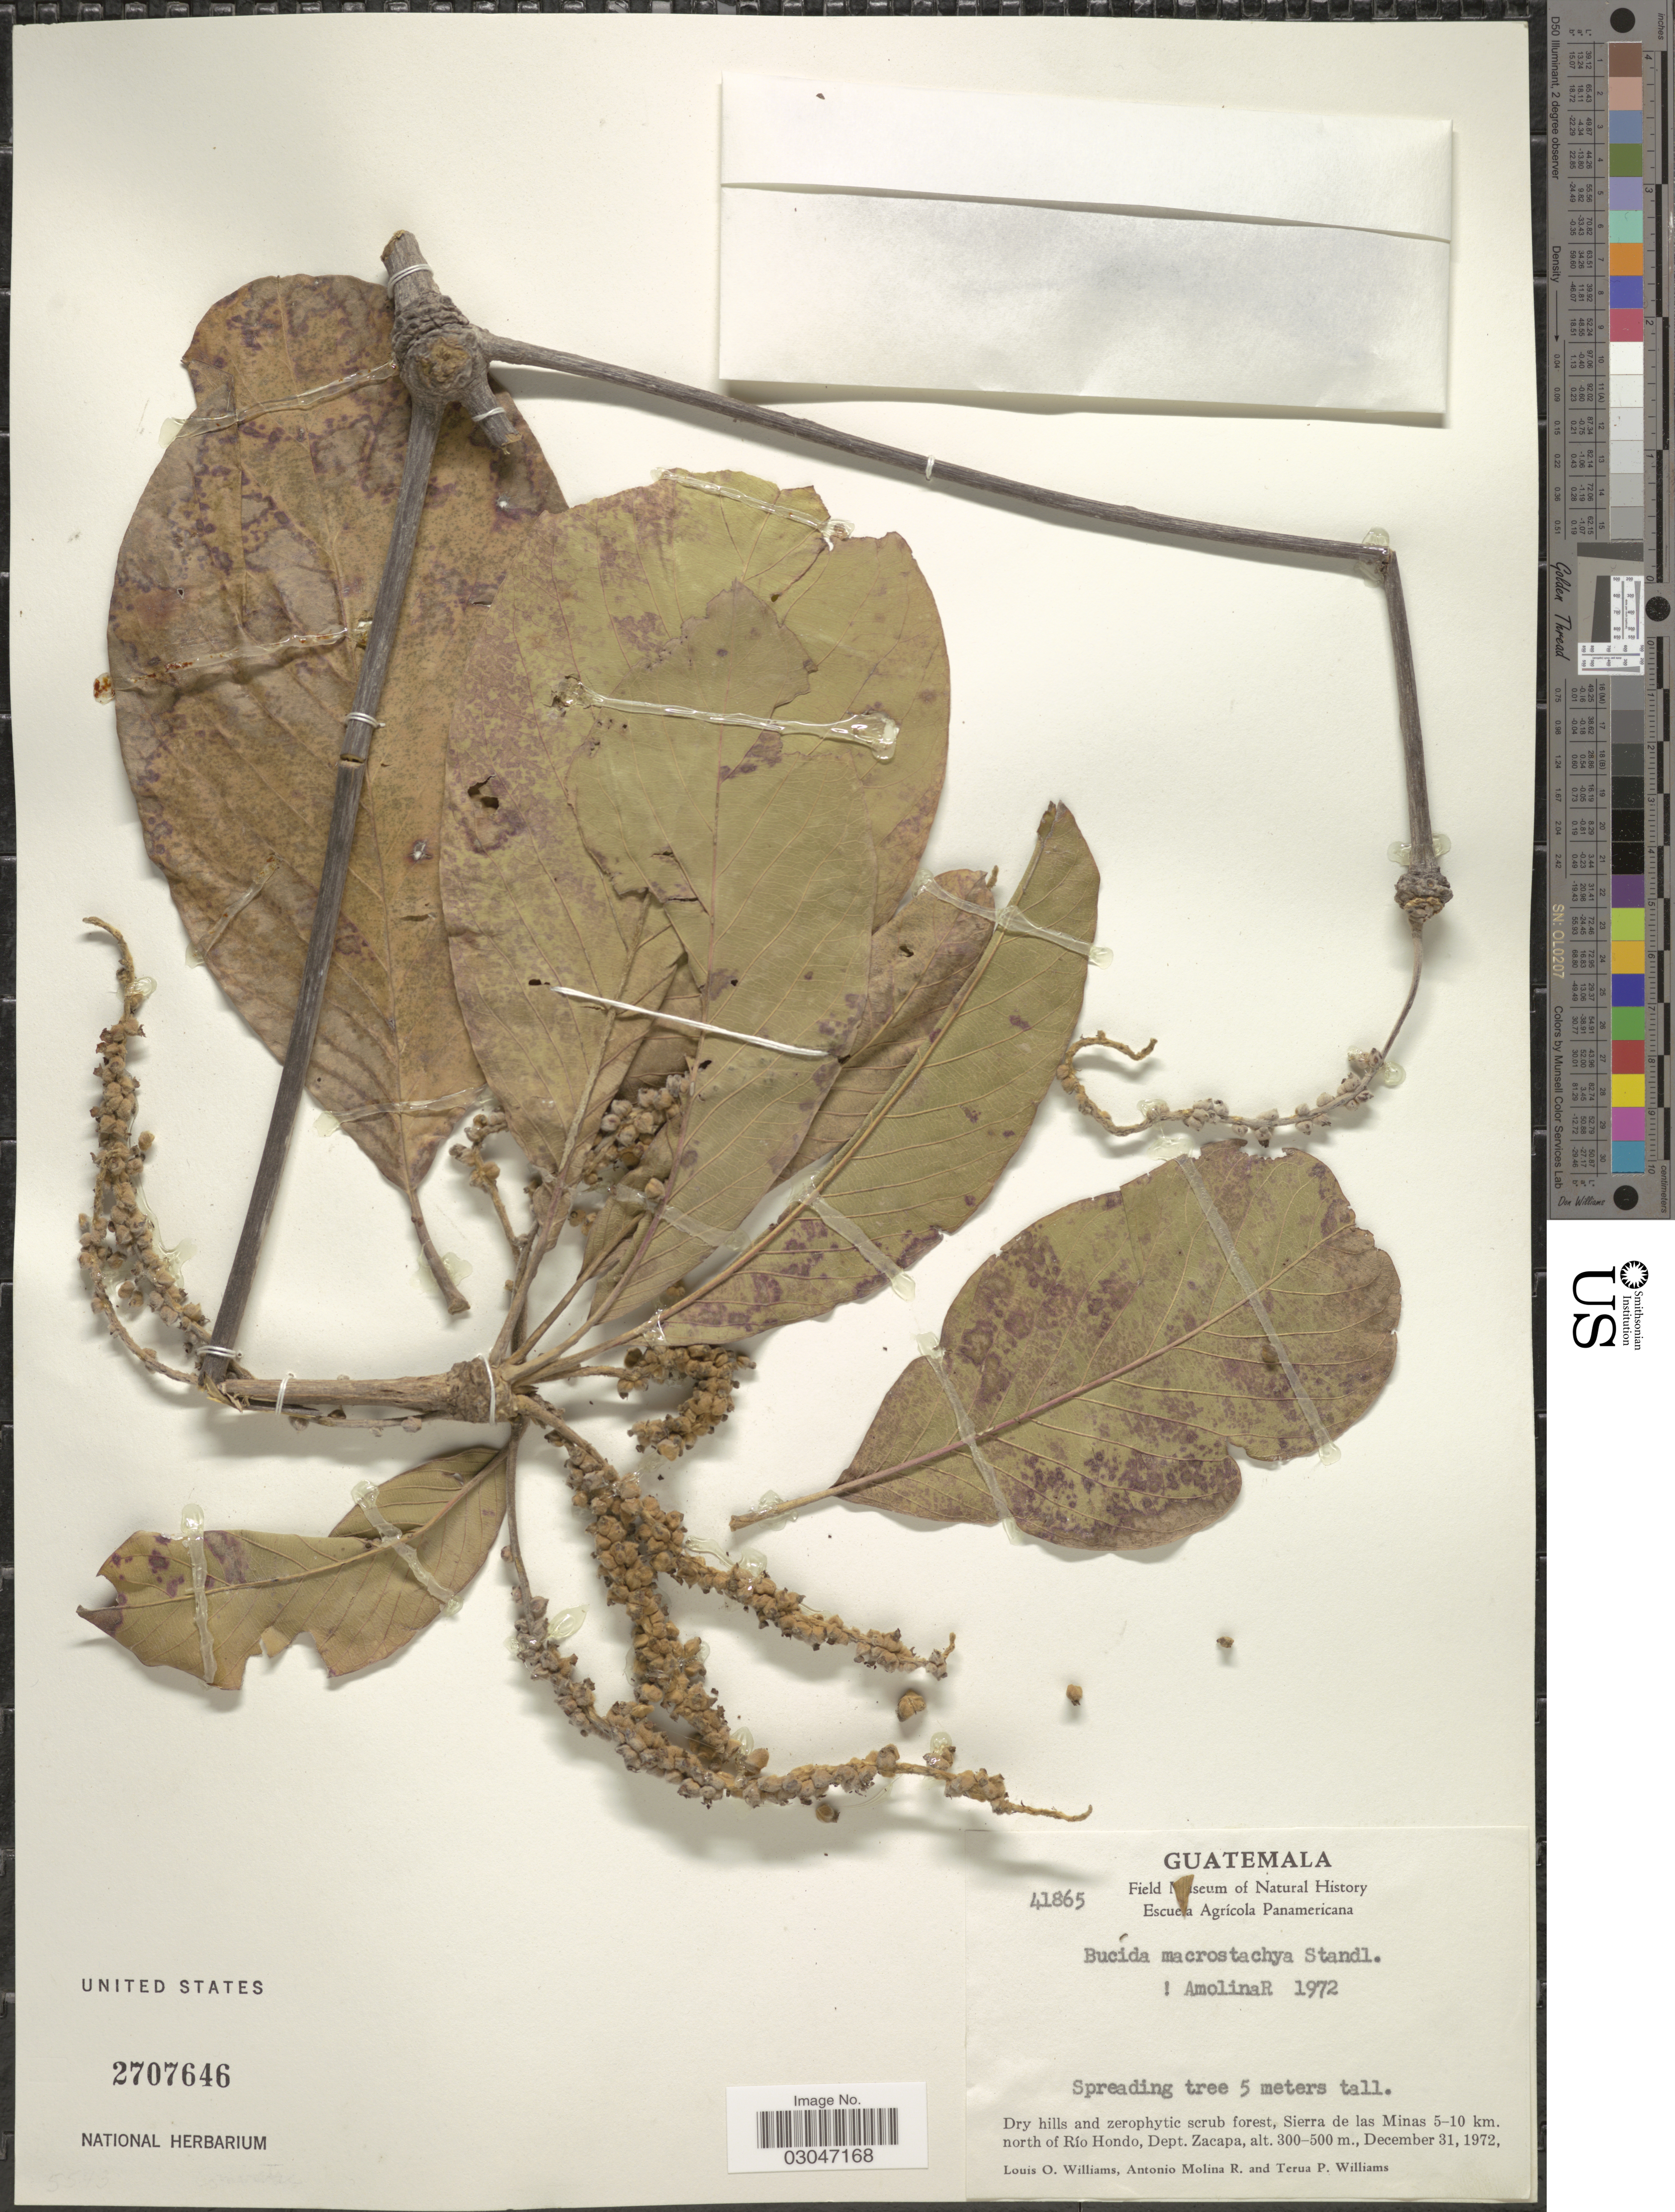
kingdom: Plantae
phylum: Tracheophyta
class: Magnoliopsida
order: Myrtales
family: Combretaceae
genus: Terminalia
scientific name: Terminalia macrostachya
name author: (Standl.) Alwan & Stace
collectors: L. O. Williams, A. Molina R. & T. Williams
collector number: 41865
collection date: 1972-12-31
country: Guatemala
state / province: Zacapa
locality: Dry hills and zerophytic scrub forest, Sierra de las Minas 5-10 km. north of Río Hondo, Dept. Zacapa.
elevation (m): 300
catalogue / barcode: US 2707646